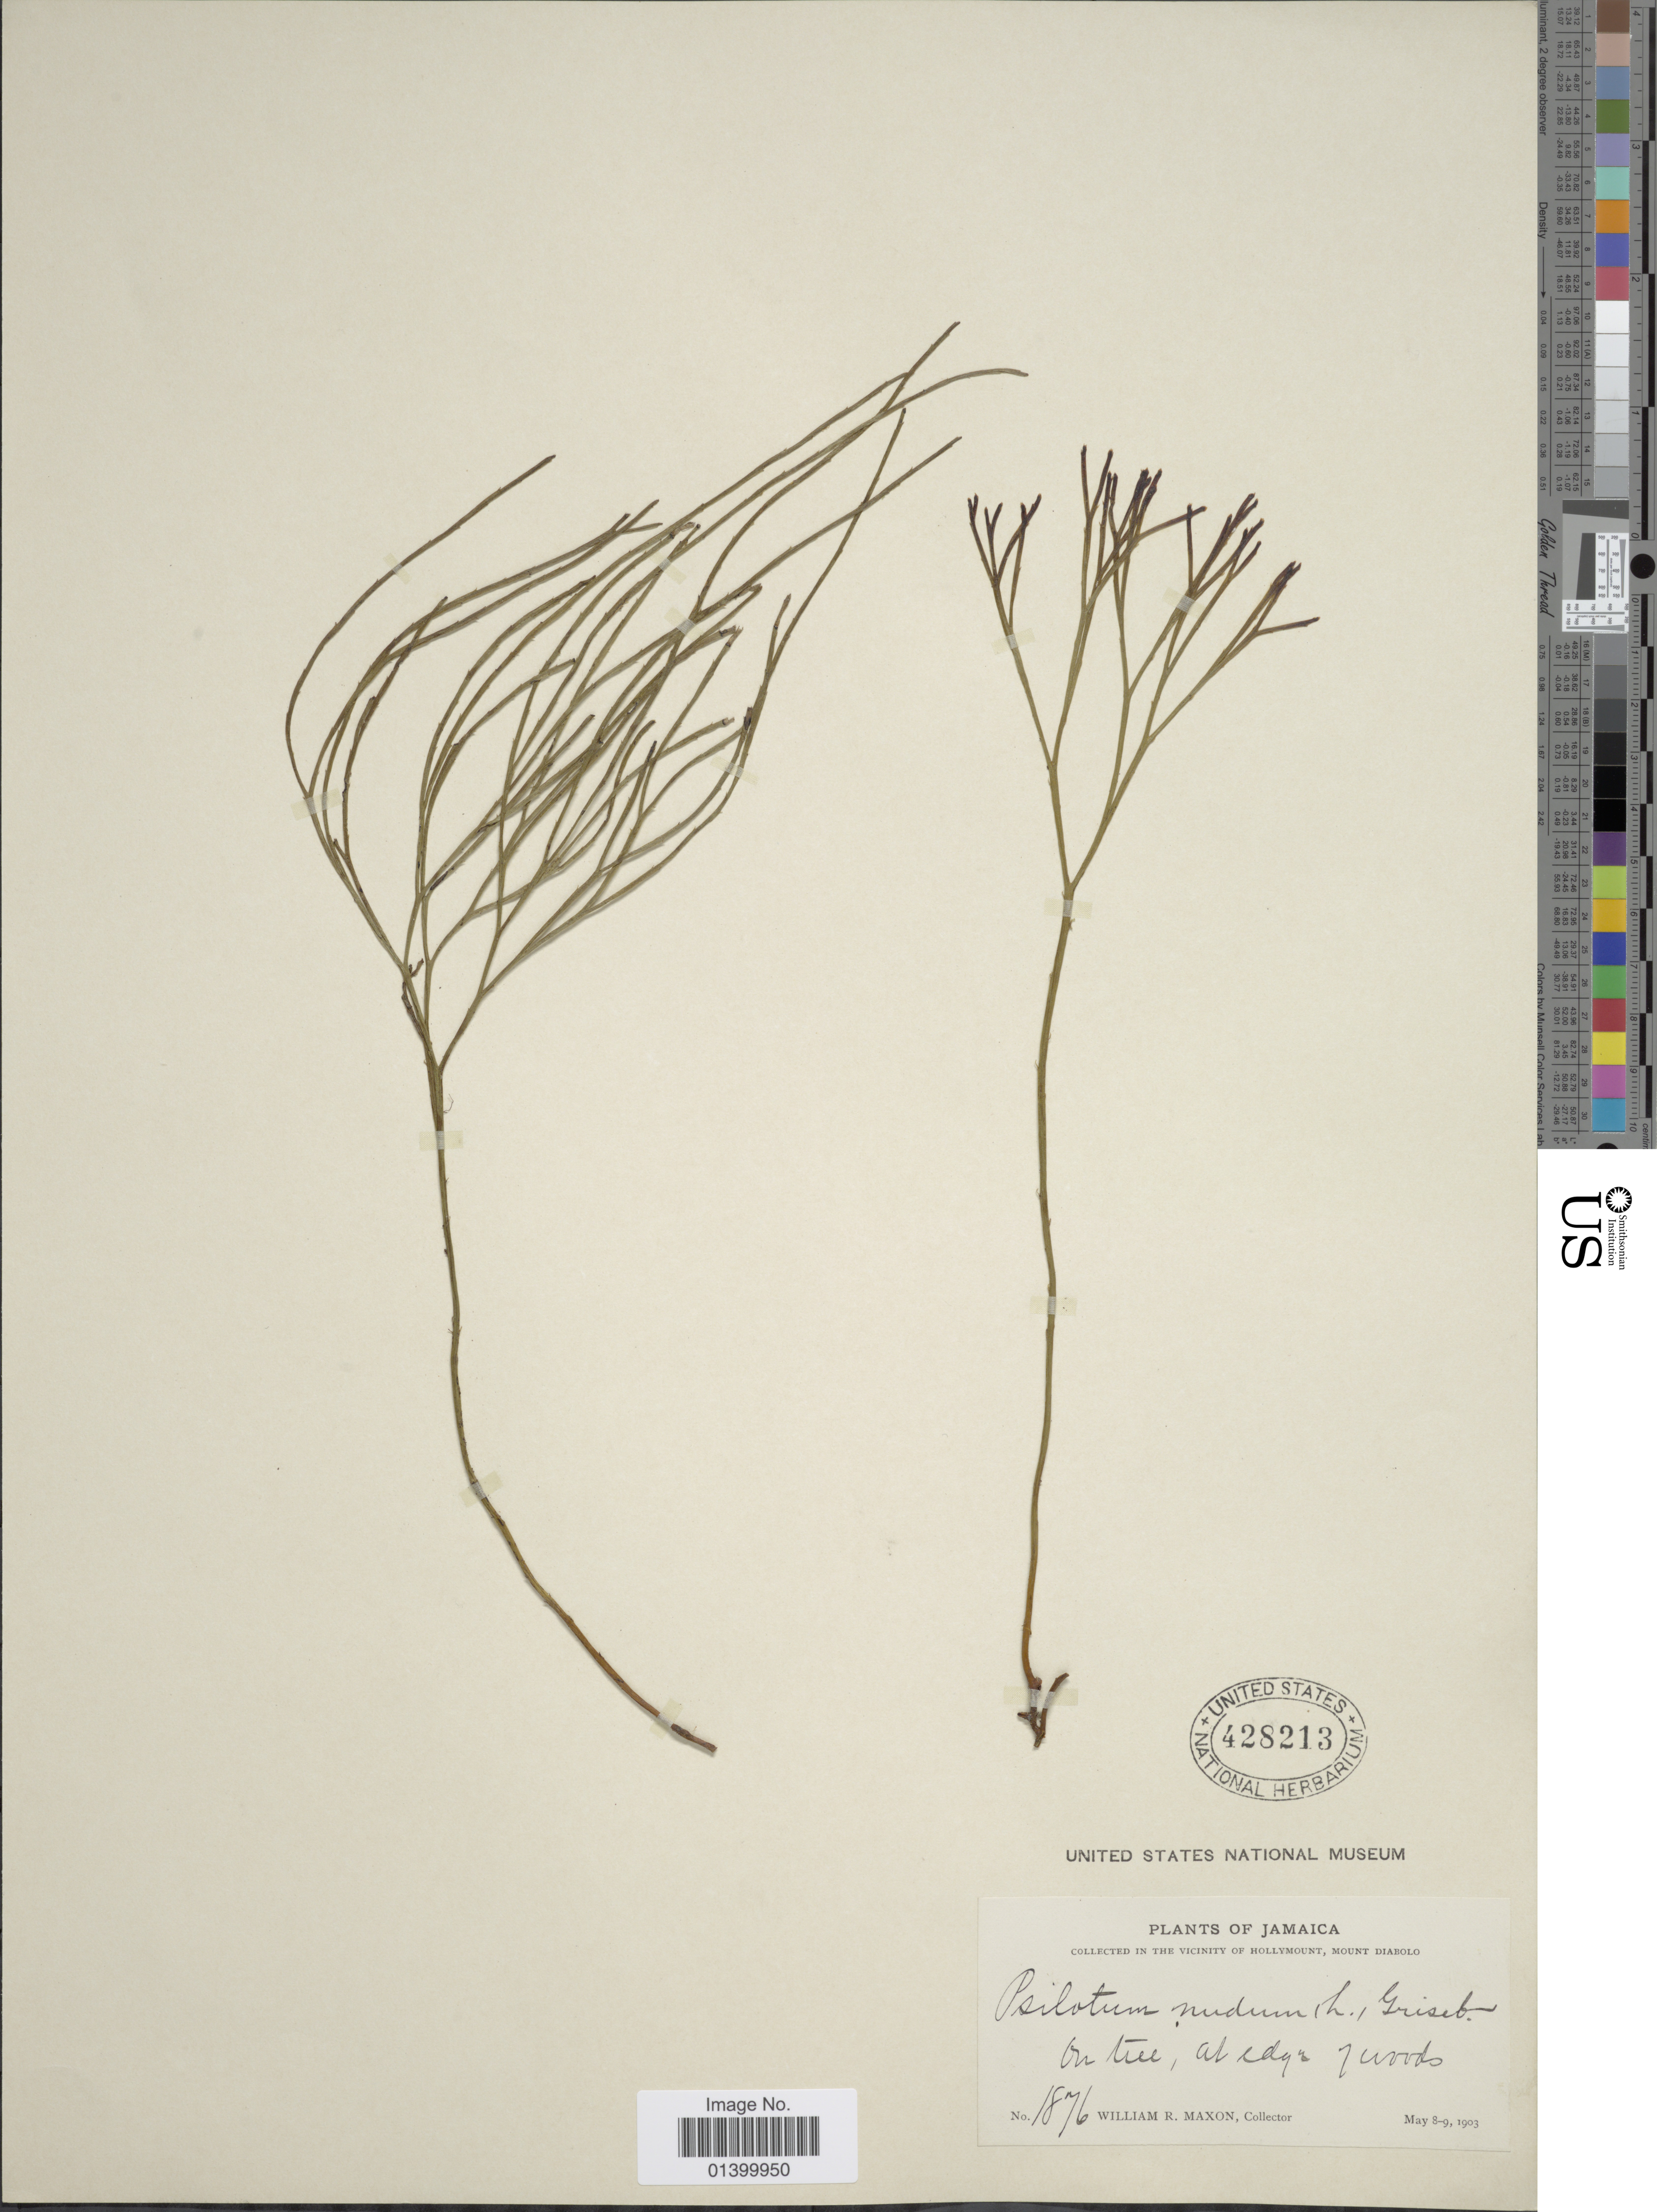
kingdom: Plantae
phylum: Tracheophyta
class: Polypodiopsida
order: Psilotales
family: Psilotaceae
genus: Psilotum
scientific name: Psilotum nudum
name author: (L.) P. Beauv.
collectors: W. R. Maxon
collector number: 1876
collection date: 1903-05-08/1903-05-09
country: Jamaica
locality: In the vicinity of Hollymount, Mount Diablo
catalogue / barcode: US 428213